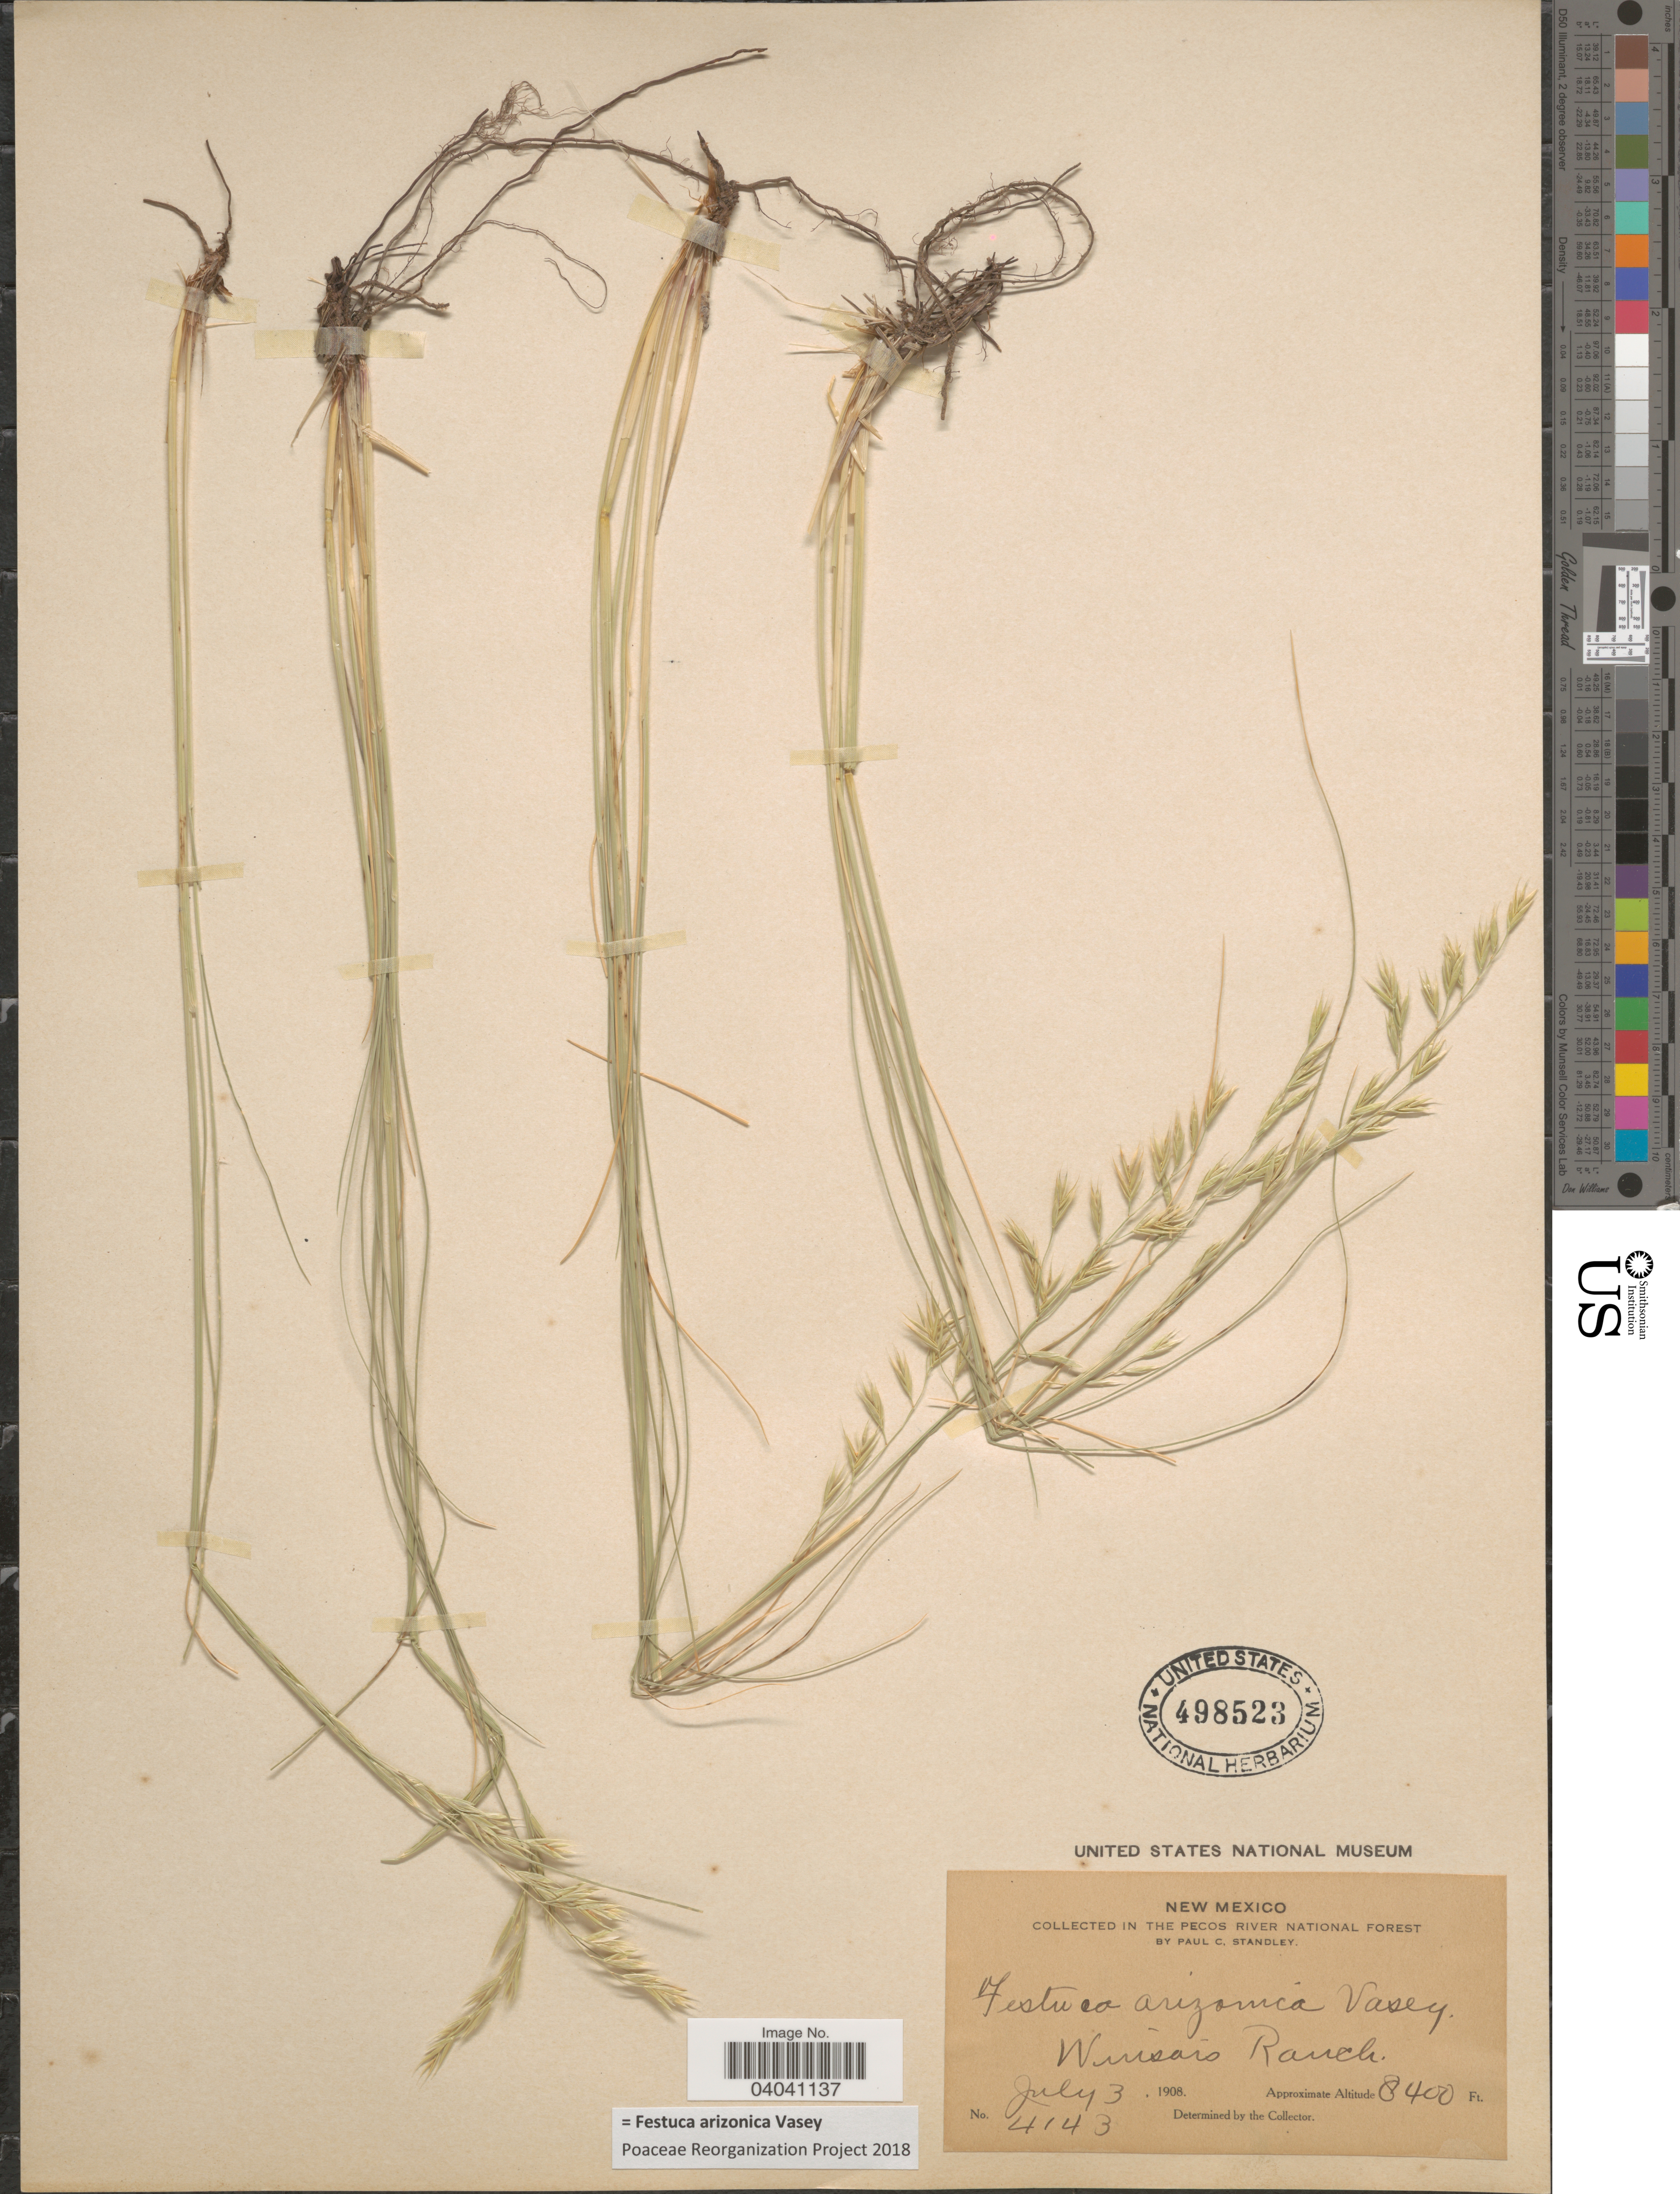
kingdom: Plantae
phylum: Tracheophyta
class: Liliopsida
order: Poales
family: Poaceae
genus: Festuca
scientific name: Festuca arizonica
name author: Vasey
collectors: P. C. Standley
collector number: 4143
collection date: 1908-07-03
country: United States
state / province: New Mexico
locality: In the Pecos River National Forest. Winsar's Ranch.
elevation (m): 2560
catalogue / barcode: US 498523